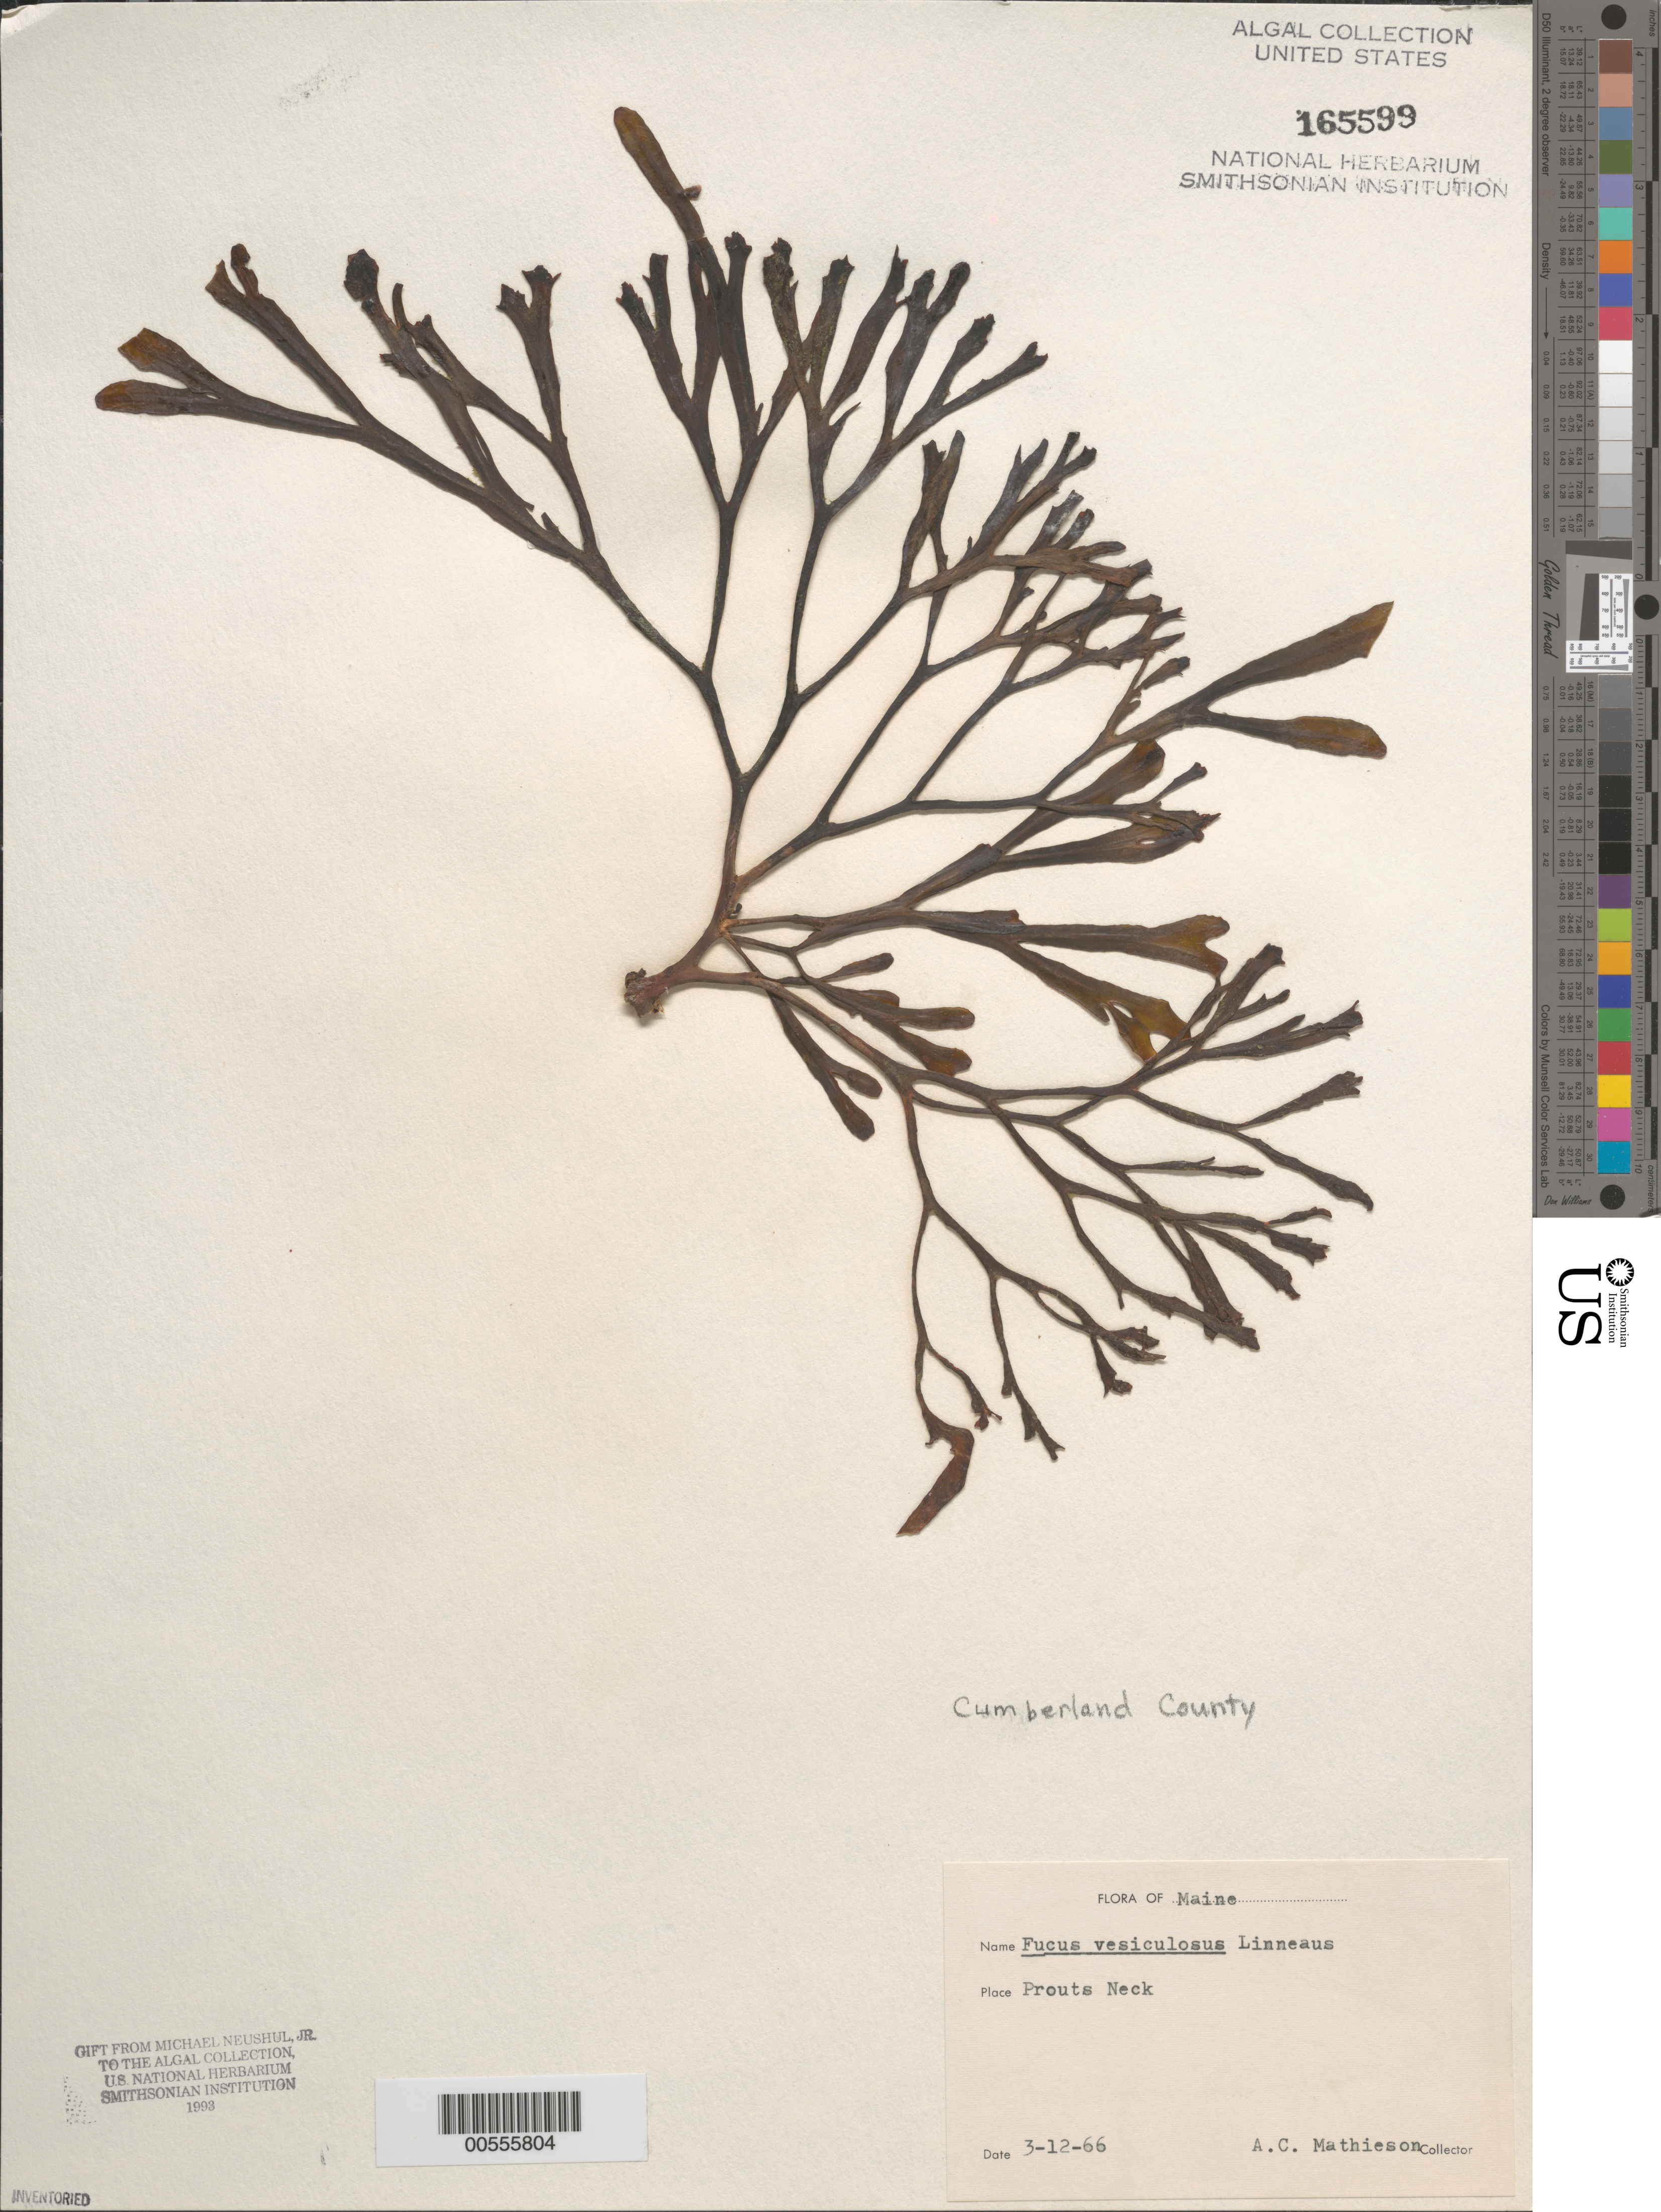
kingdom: Chromista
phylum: Ochrophyta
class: Phaeophyceae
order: Fucales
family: Fucaceae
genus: Fucus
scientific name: Fucus vesiculosus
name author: L.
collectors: A. C. Mathieson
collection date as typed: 12 Mar 1966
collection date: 1966-03-12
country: United States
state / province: Maine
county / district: Cumberland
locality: Prouts Neck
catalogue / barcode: US 165599